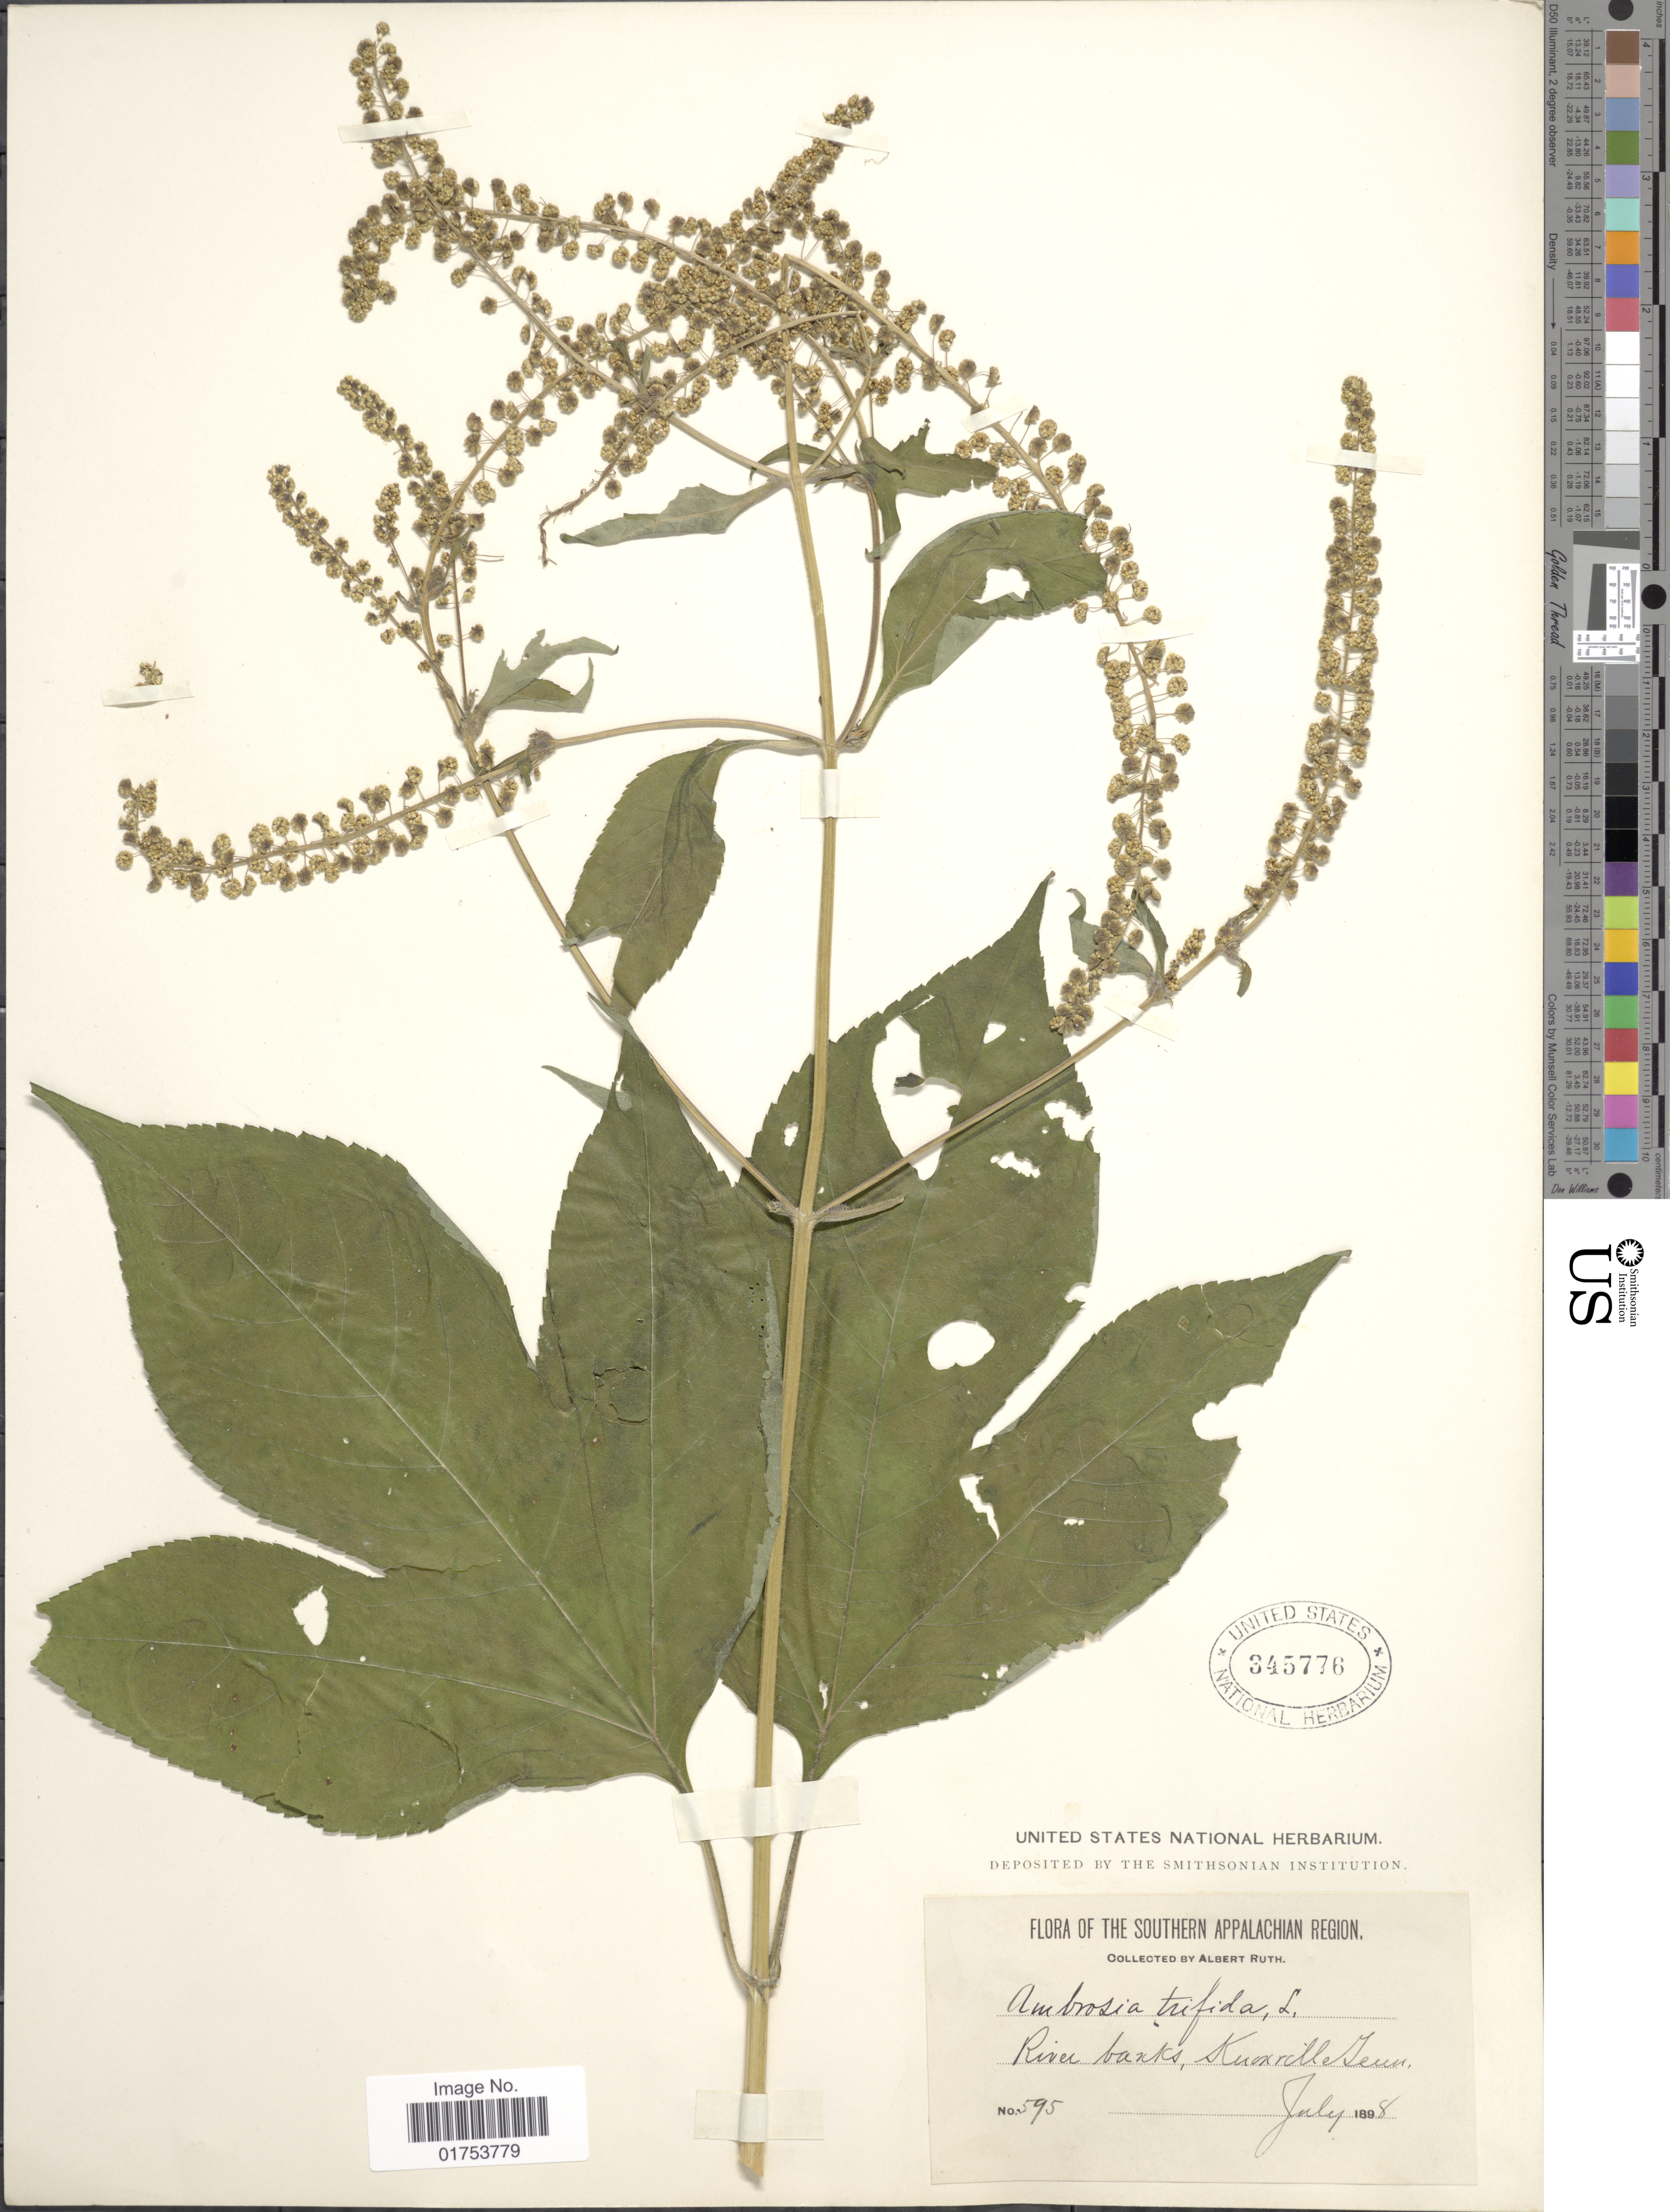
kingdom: Plantae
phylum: Tracheophyta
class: Magnoliopsida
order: Asterales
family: Asteraceae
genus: Ambrosia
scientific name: Ambrosia trifida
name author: L.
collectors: A. Ruth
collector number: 595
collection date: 1898-07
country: United States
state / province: Tennessee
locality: The Southern Appalchian Region, River banks, Knoxville, Tenn.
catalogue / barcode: US 345776